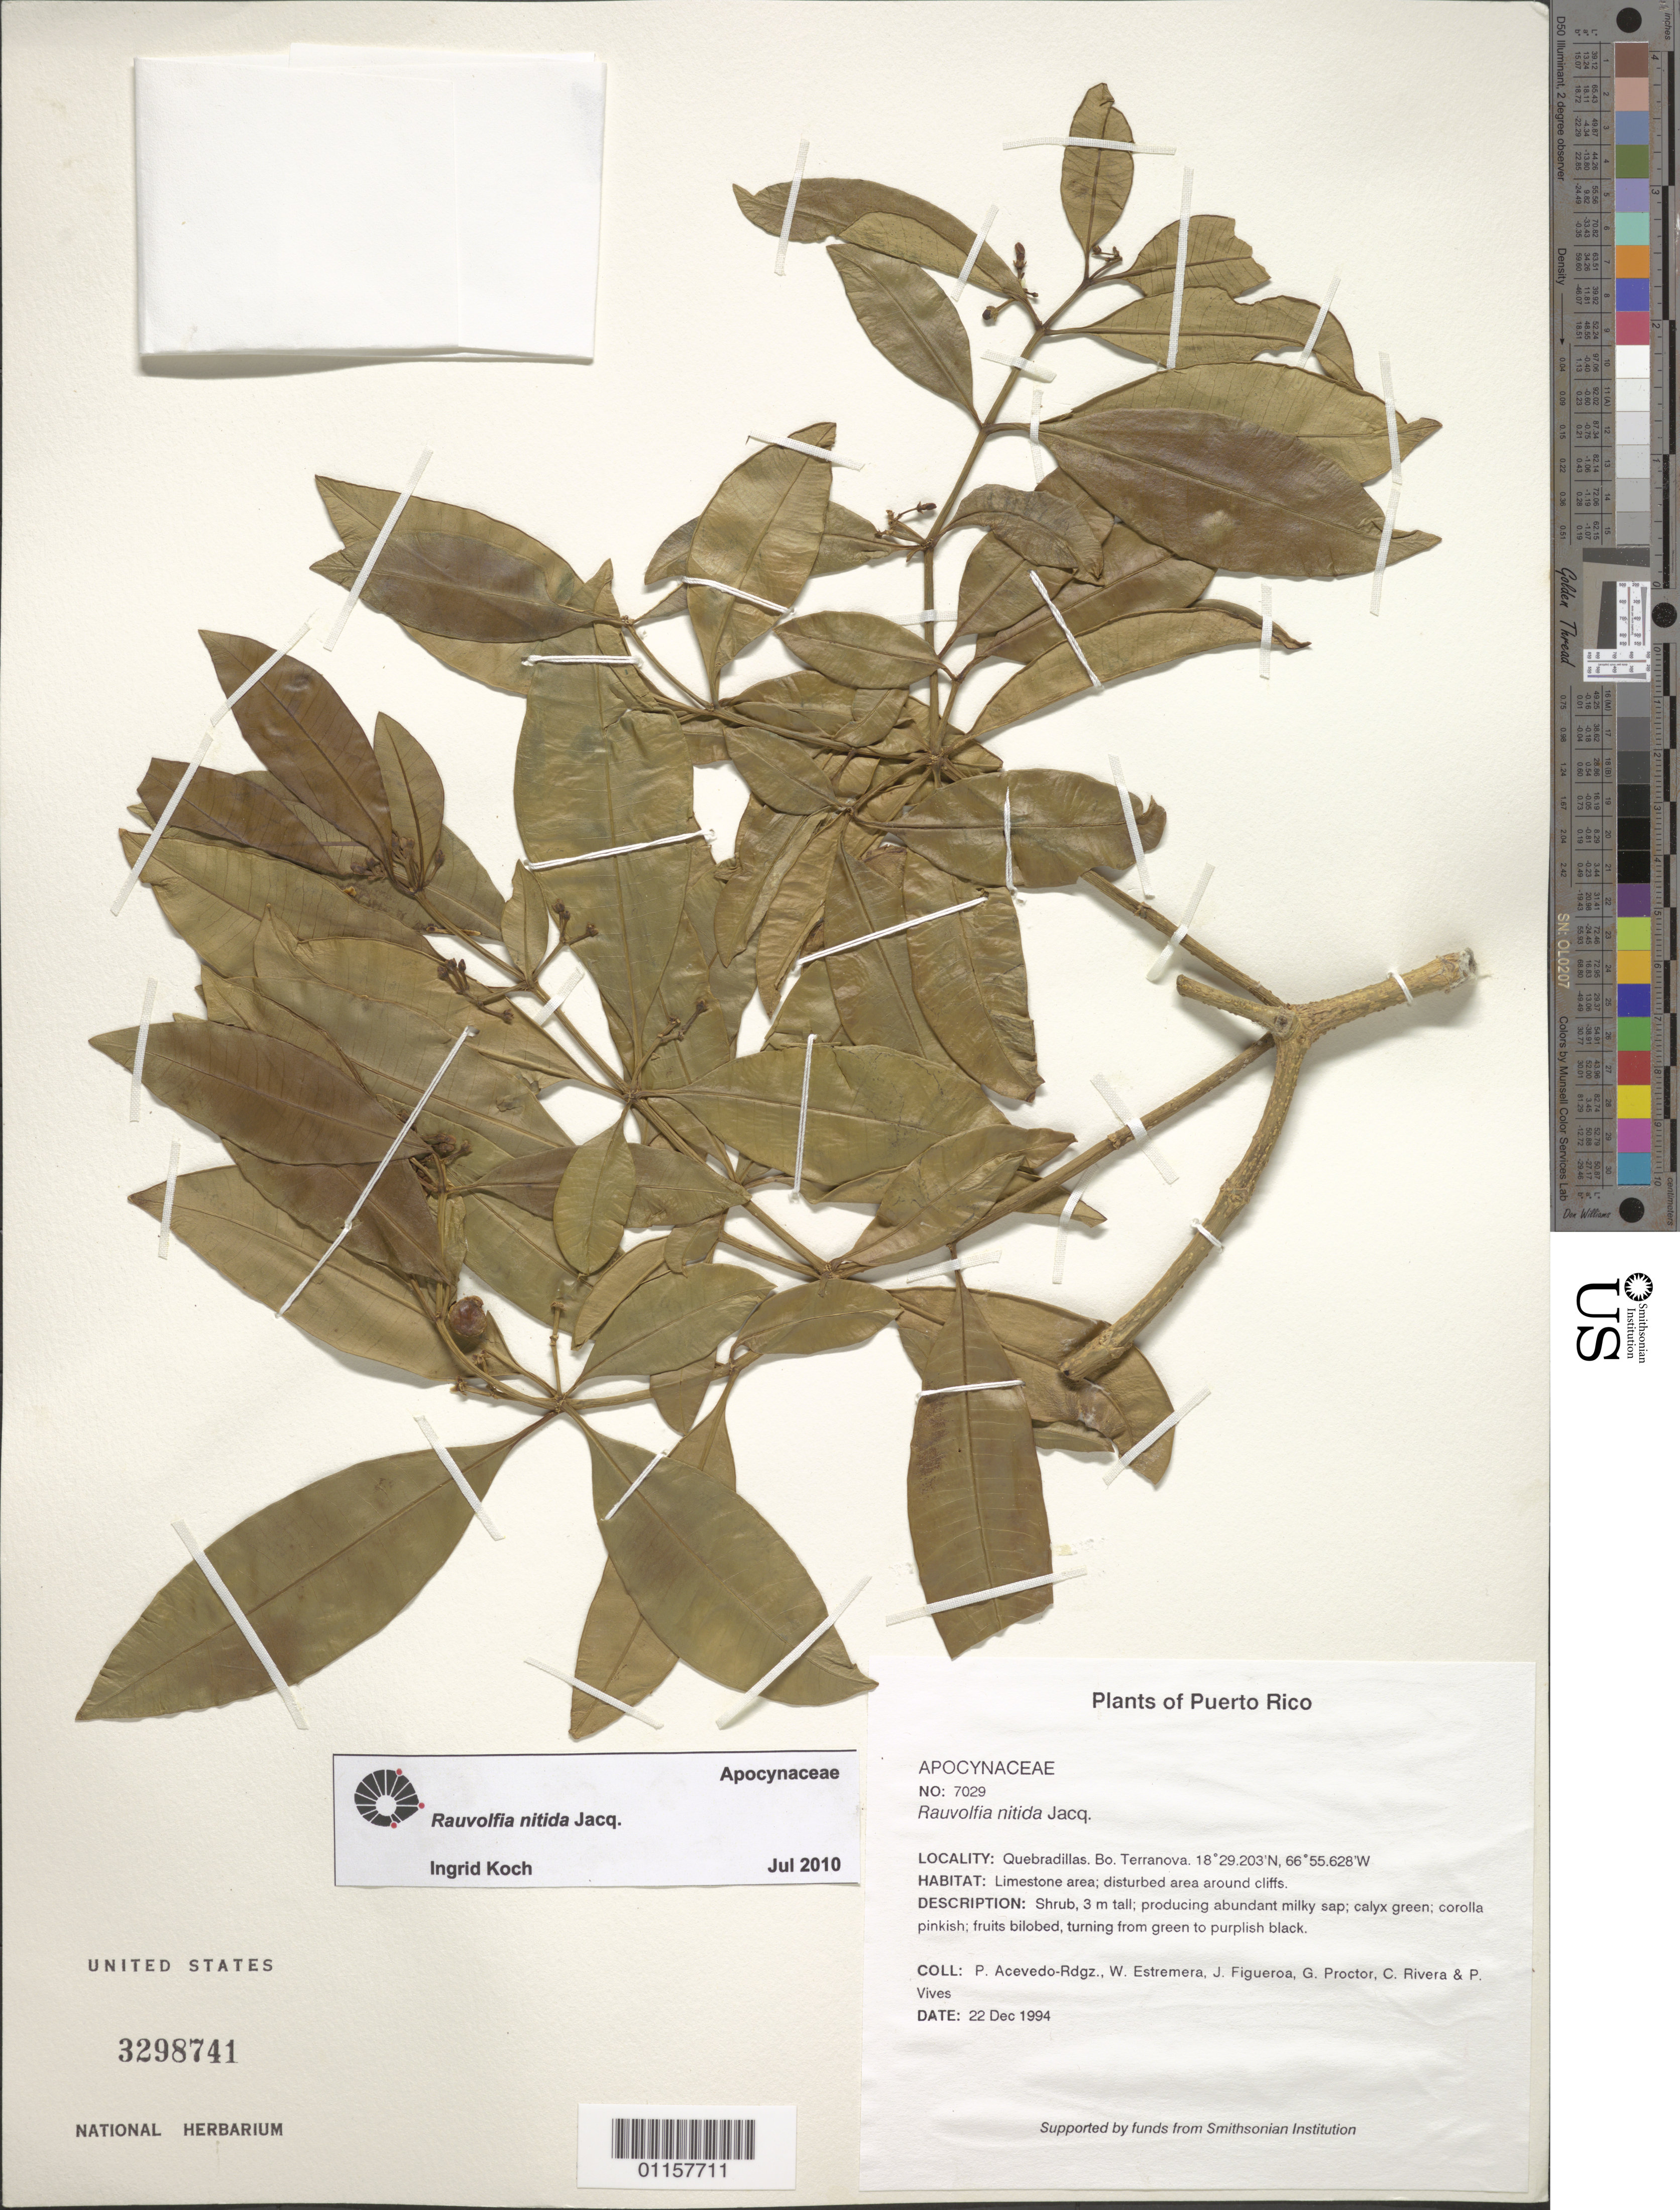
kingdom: Plantae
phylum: Tracheophyta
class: Magnoliopsida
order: Gentianales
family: Apocynaceae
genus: Rauvolfia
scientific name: Rauvolfia nitida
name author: Jacq.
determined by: Koch, I.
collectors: P. Acevedo-Rodr., W. Estremera, J. Figueroa, G. R. Proctor, C. Rivera & P. Vives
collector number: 7029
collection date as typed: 22 Dec 1994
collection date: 1994-12-22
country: Puerto Rico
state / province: Quebradillas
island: Puerto Rico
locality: Quebradillas. Bo. Terranova.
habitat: Limestone area; disturbed area around cliffs.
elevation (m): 50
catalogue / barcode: US 3298741